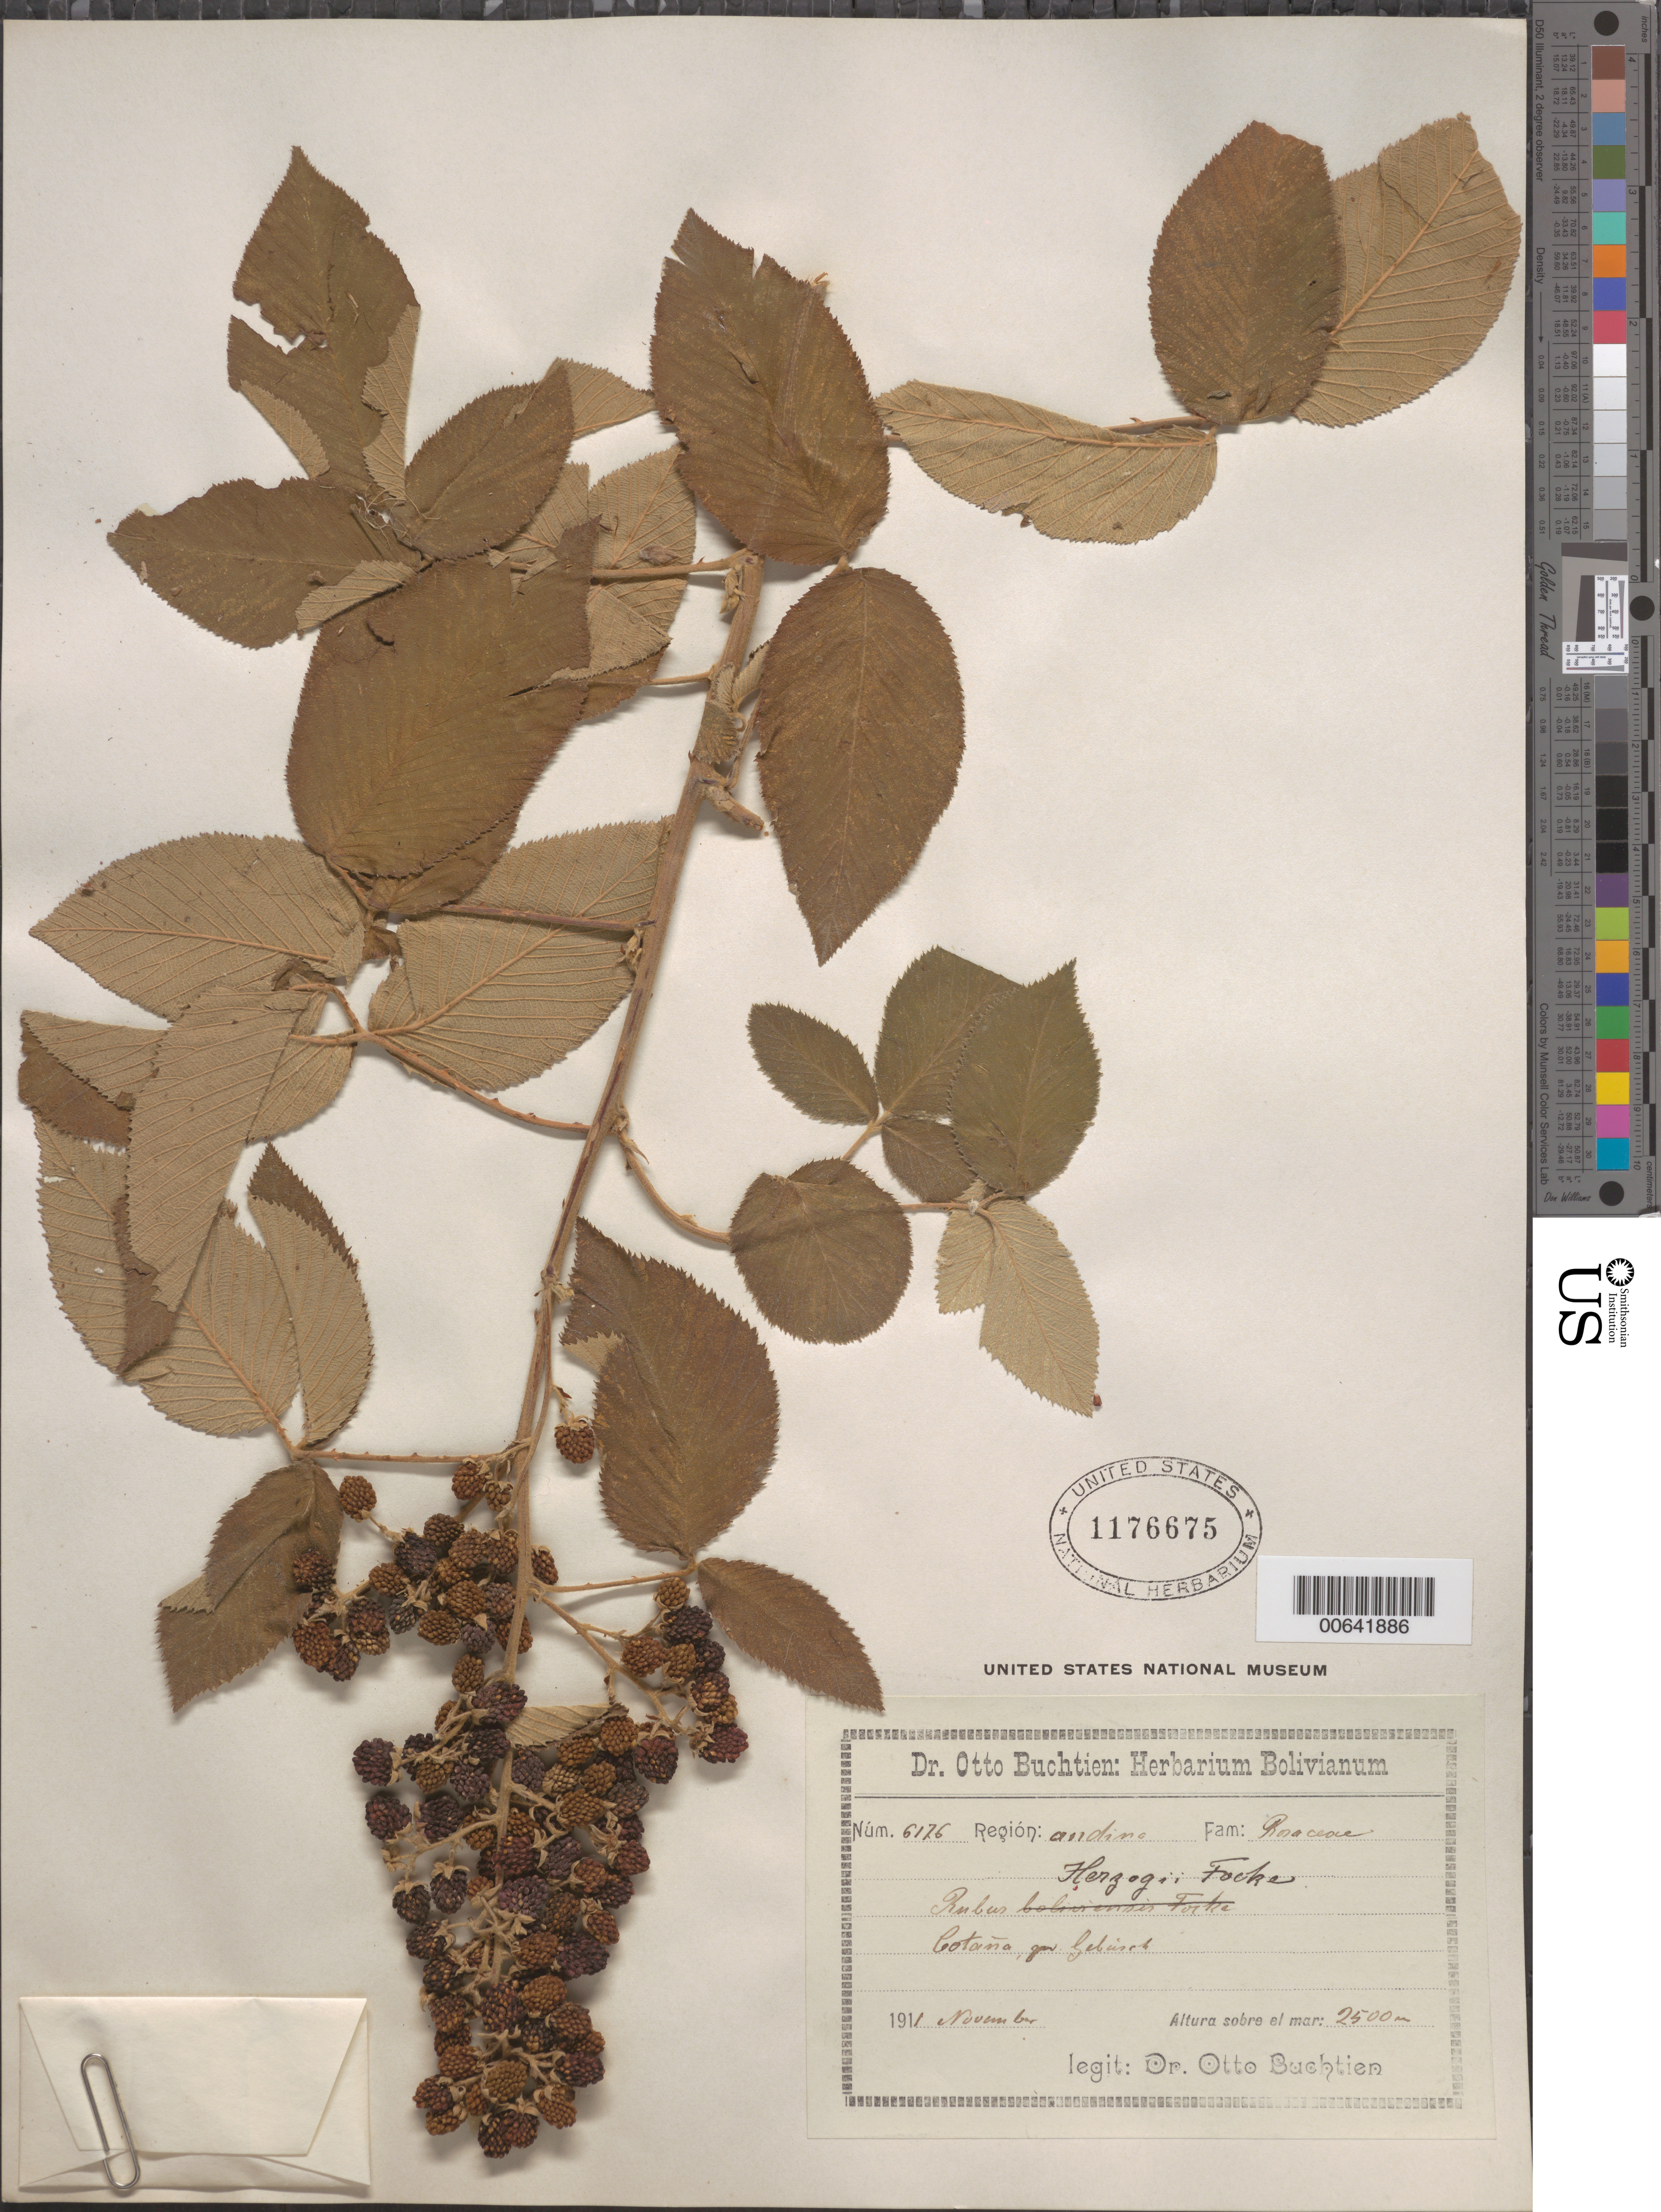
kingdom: Plantae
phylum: Tracheophyta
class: Magnoliopsida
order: Rosales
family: Rosaceae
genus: Rubus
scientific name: Rubus herzogii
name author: Focke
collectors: O. Buchtien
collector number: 6176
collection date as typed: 01 Nov 1911 or 11 Jan 1911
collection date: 1911-01-11 or 1911-11-01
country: Bolivia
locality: Cotaña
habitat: Región Andina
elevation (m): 2500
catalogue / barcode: US 1176675